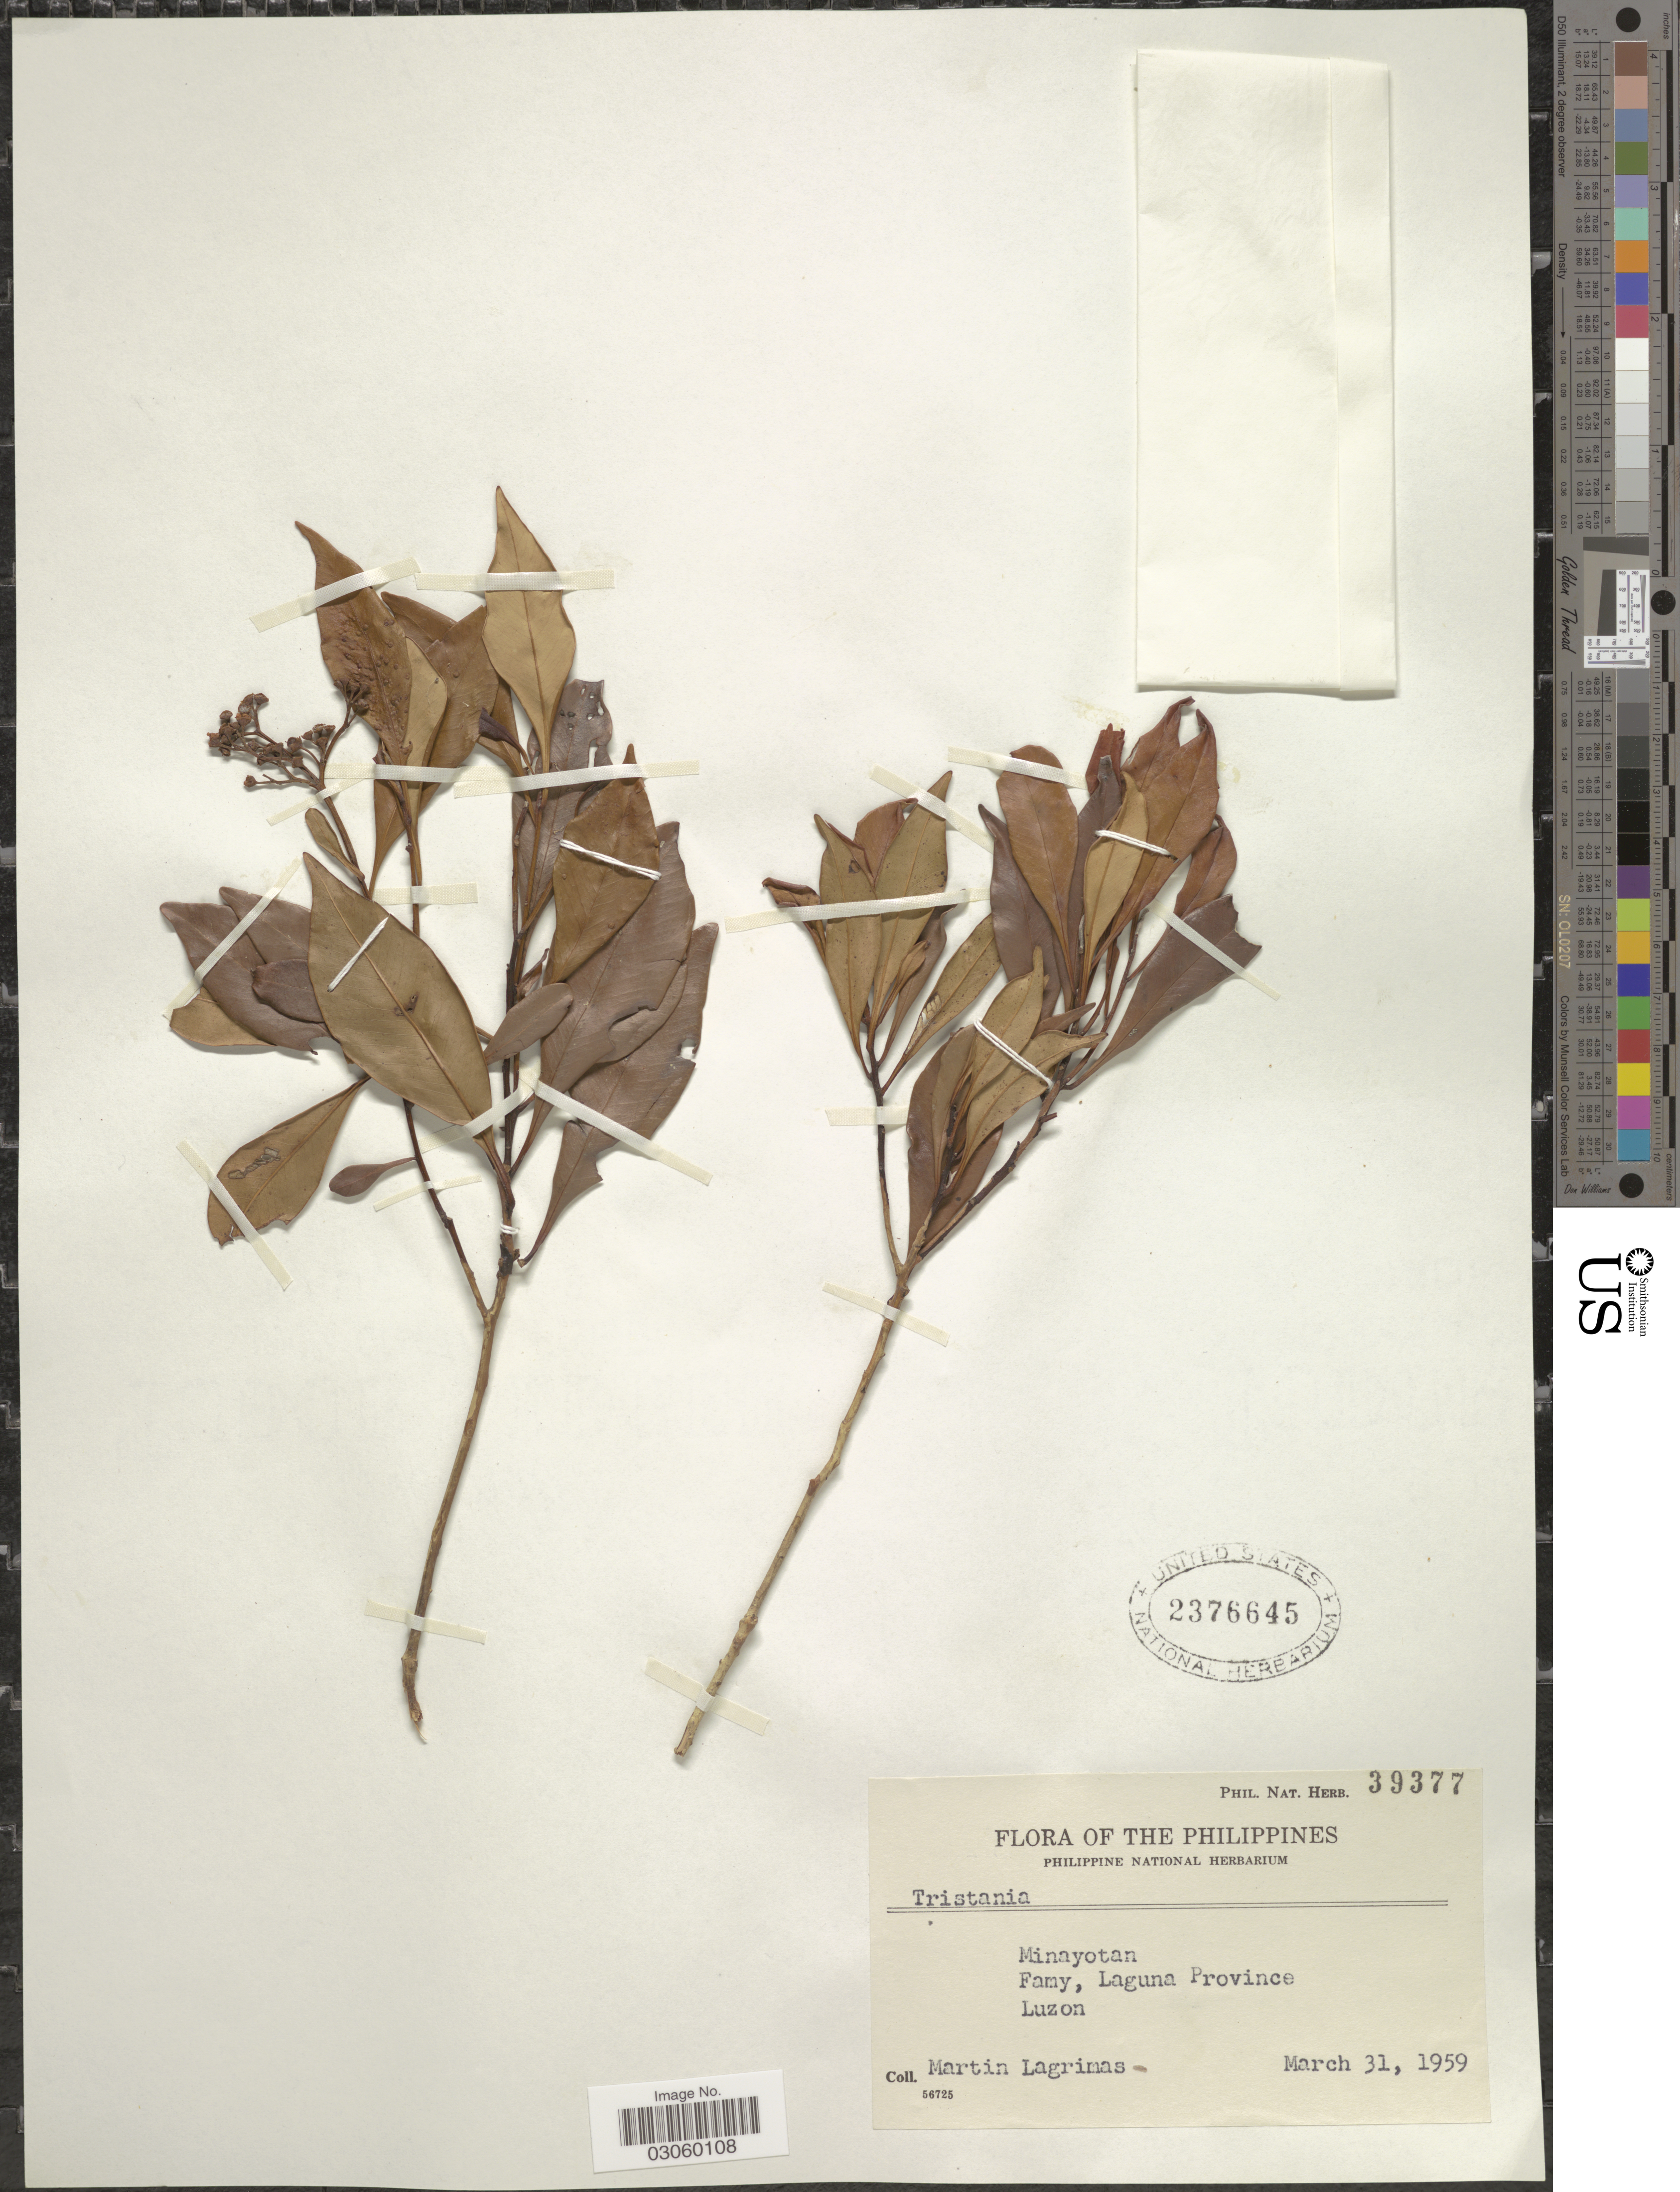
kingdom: Plantae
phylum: Tracheophyta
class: Magnoliopsida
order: Myrtales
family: Myrtaceae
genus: Tristaniopsis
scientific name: Tristaniopsis sp.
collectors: M. Lagrimas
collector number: Phil. Nat. Herb. 39377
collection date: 1959-03-31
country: Philippines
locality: Minayotan, Famy, Laguna Province, Luzon.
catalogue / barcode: US 2376645